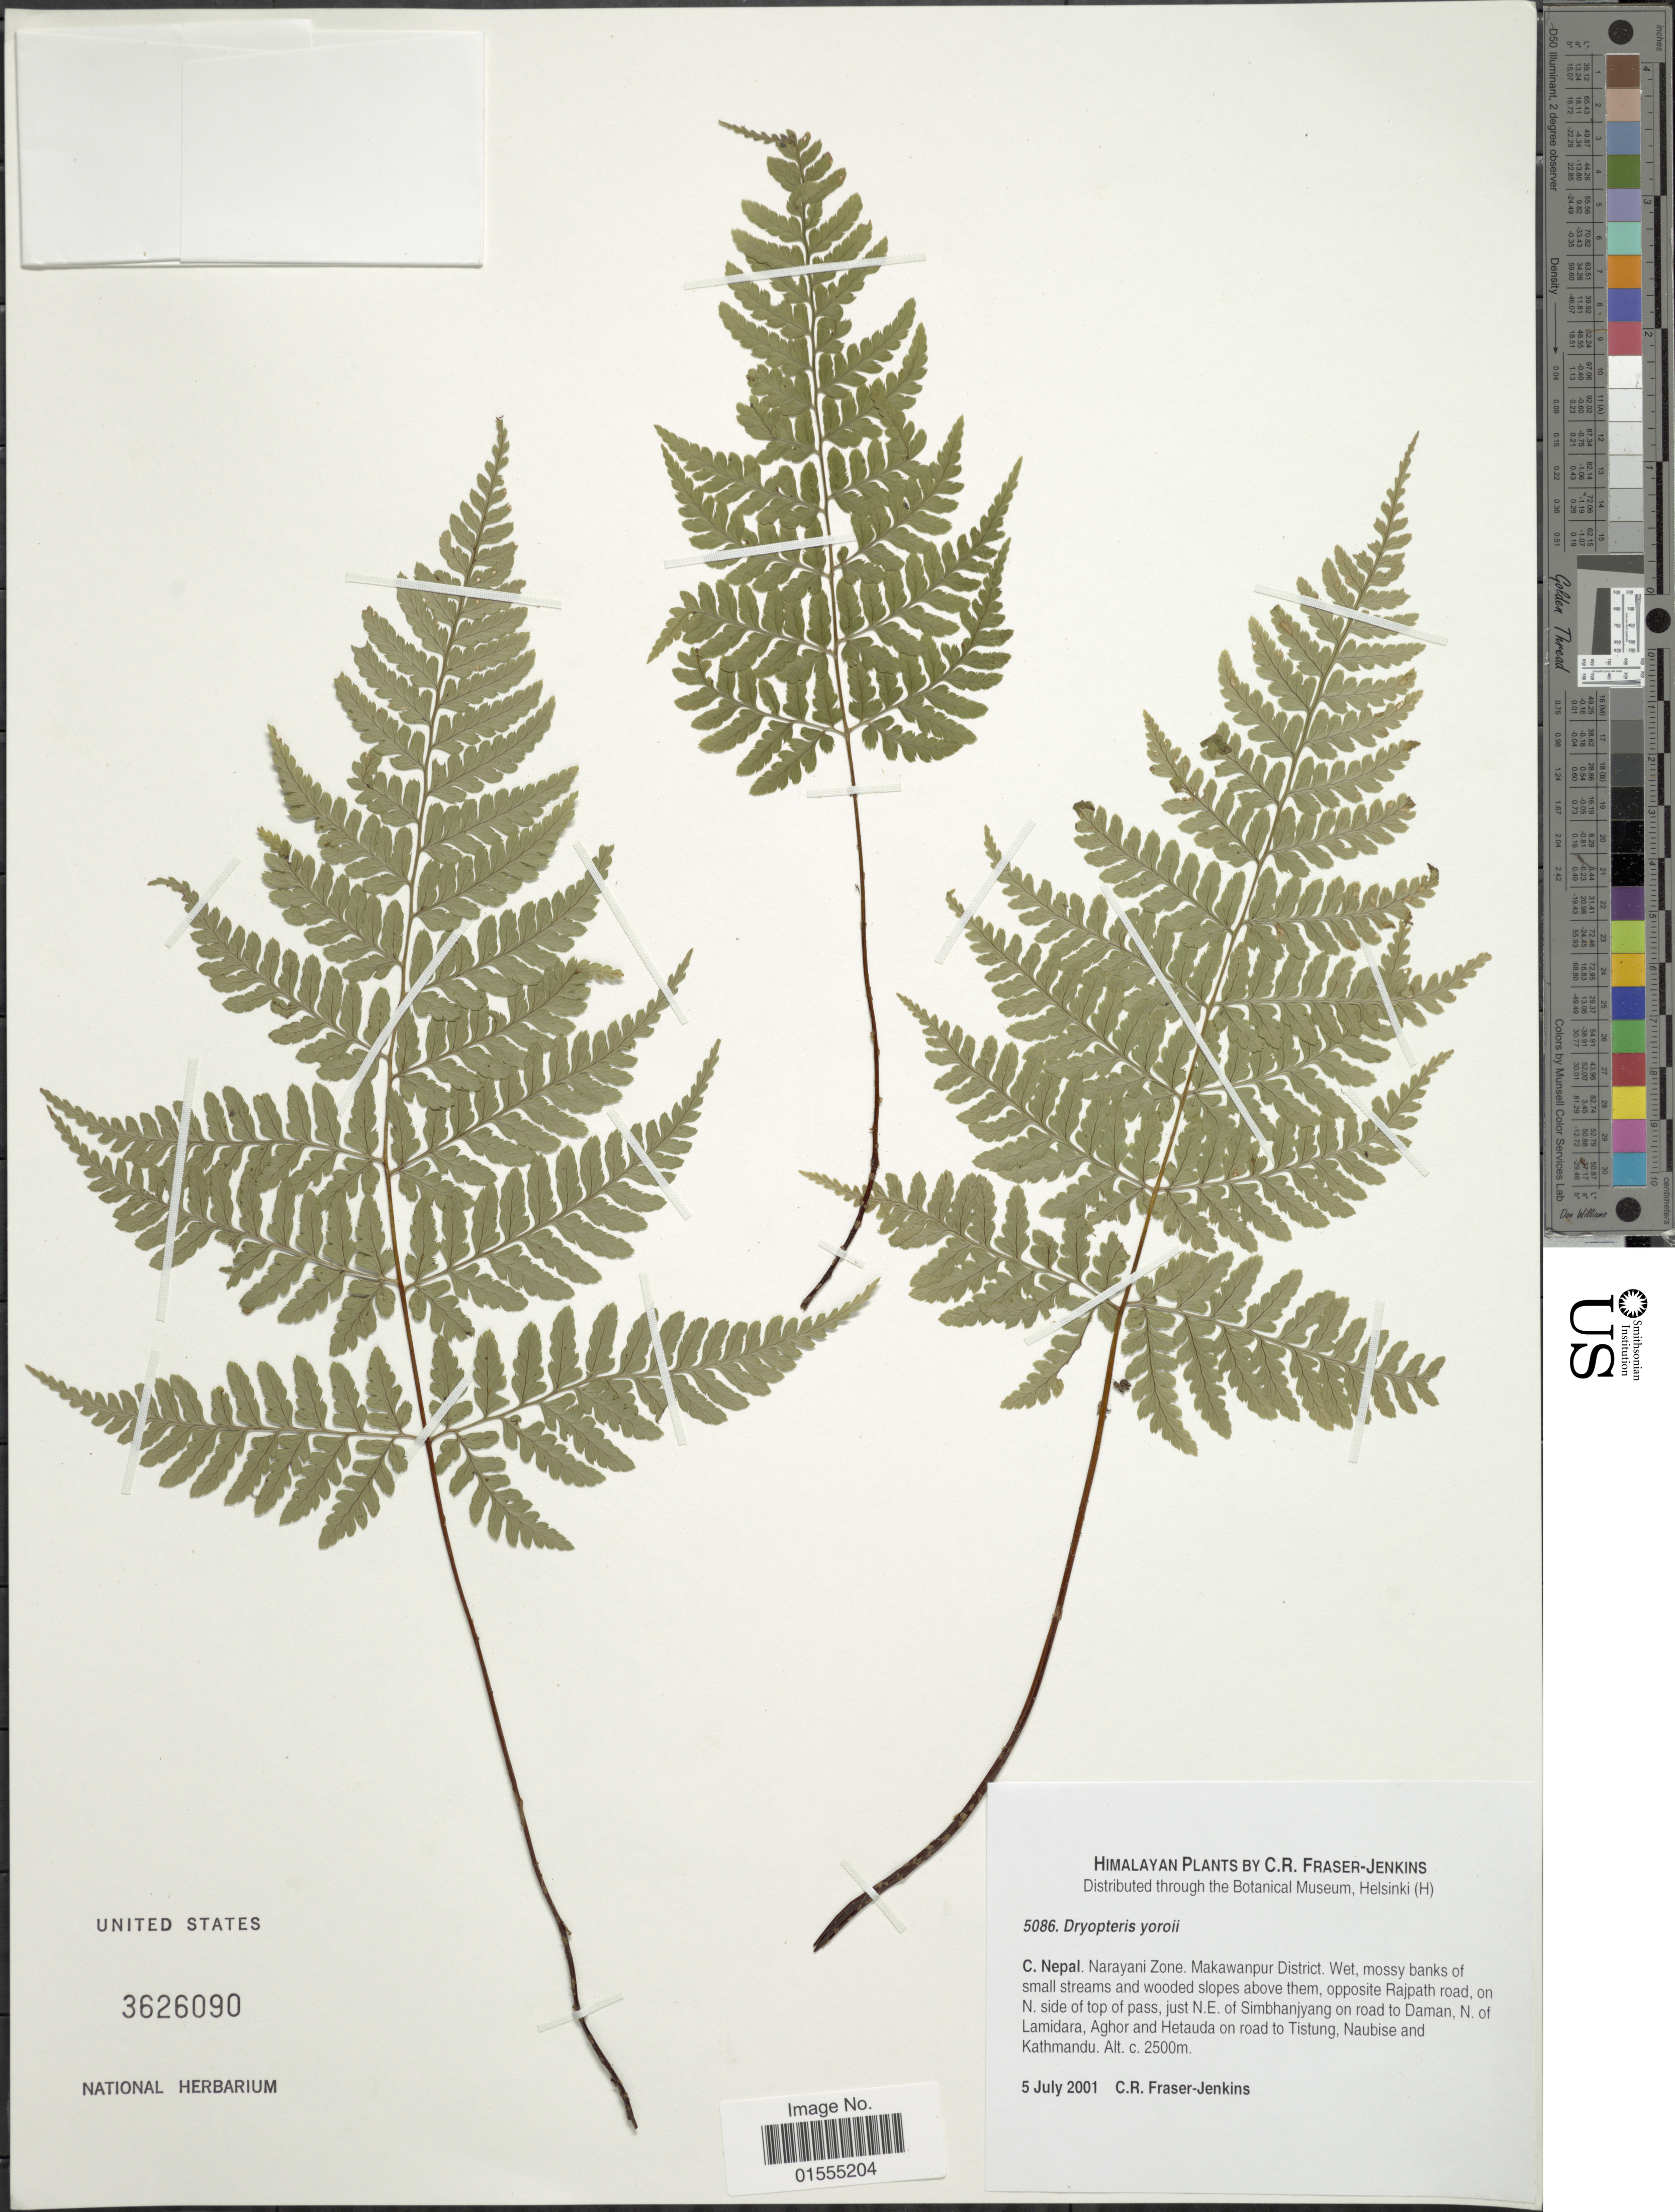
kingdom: Plantae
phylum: Tracheophyta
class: Polypodiopsida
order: Polypodiales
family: Dryopteridaceae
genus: Dryopteris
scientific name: Dryopteris yoroii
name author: Seriz.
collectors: C. R. Fraser-Jenkins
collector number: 5086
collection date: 2001-07-05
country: Nepal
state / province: Narayani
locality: C. Nepal. Narayani Zone. Makawanpur District. on N side of top of pass, just N.E. of Simbhanjyang on road to Daman, N of Lamidara, Aghor and Hetauda on road to Tistung, Naubise and Kathmandu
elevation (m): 2500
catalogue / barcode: US 3626090